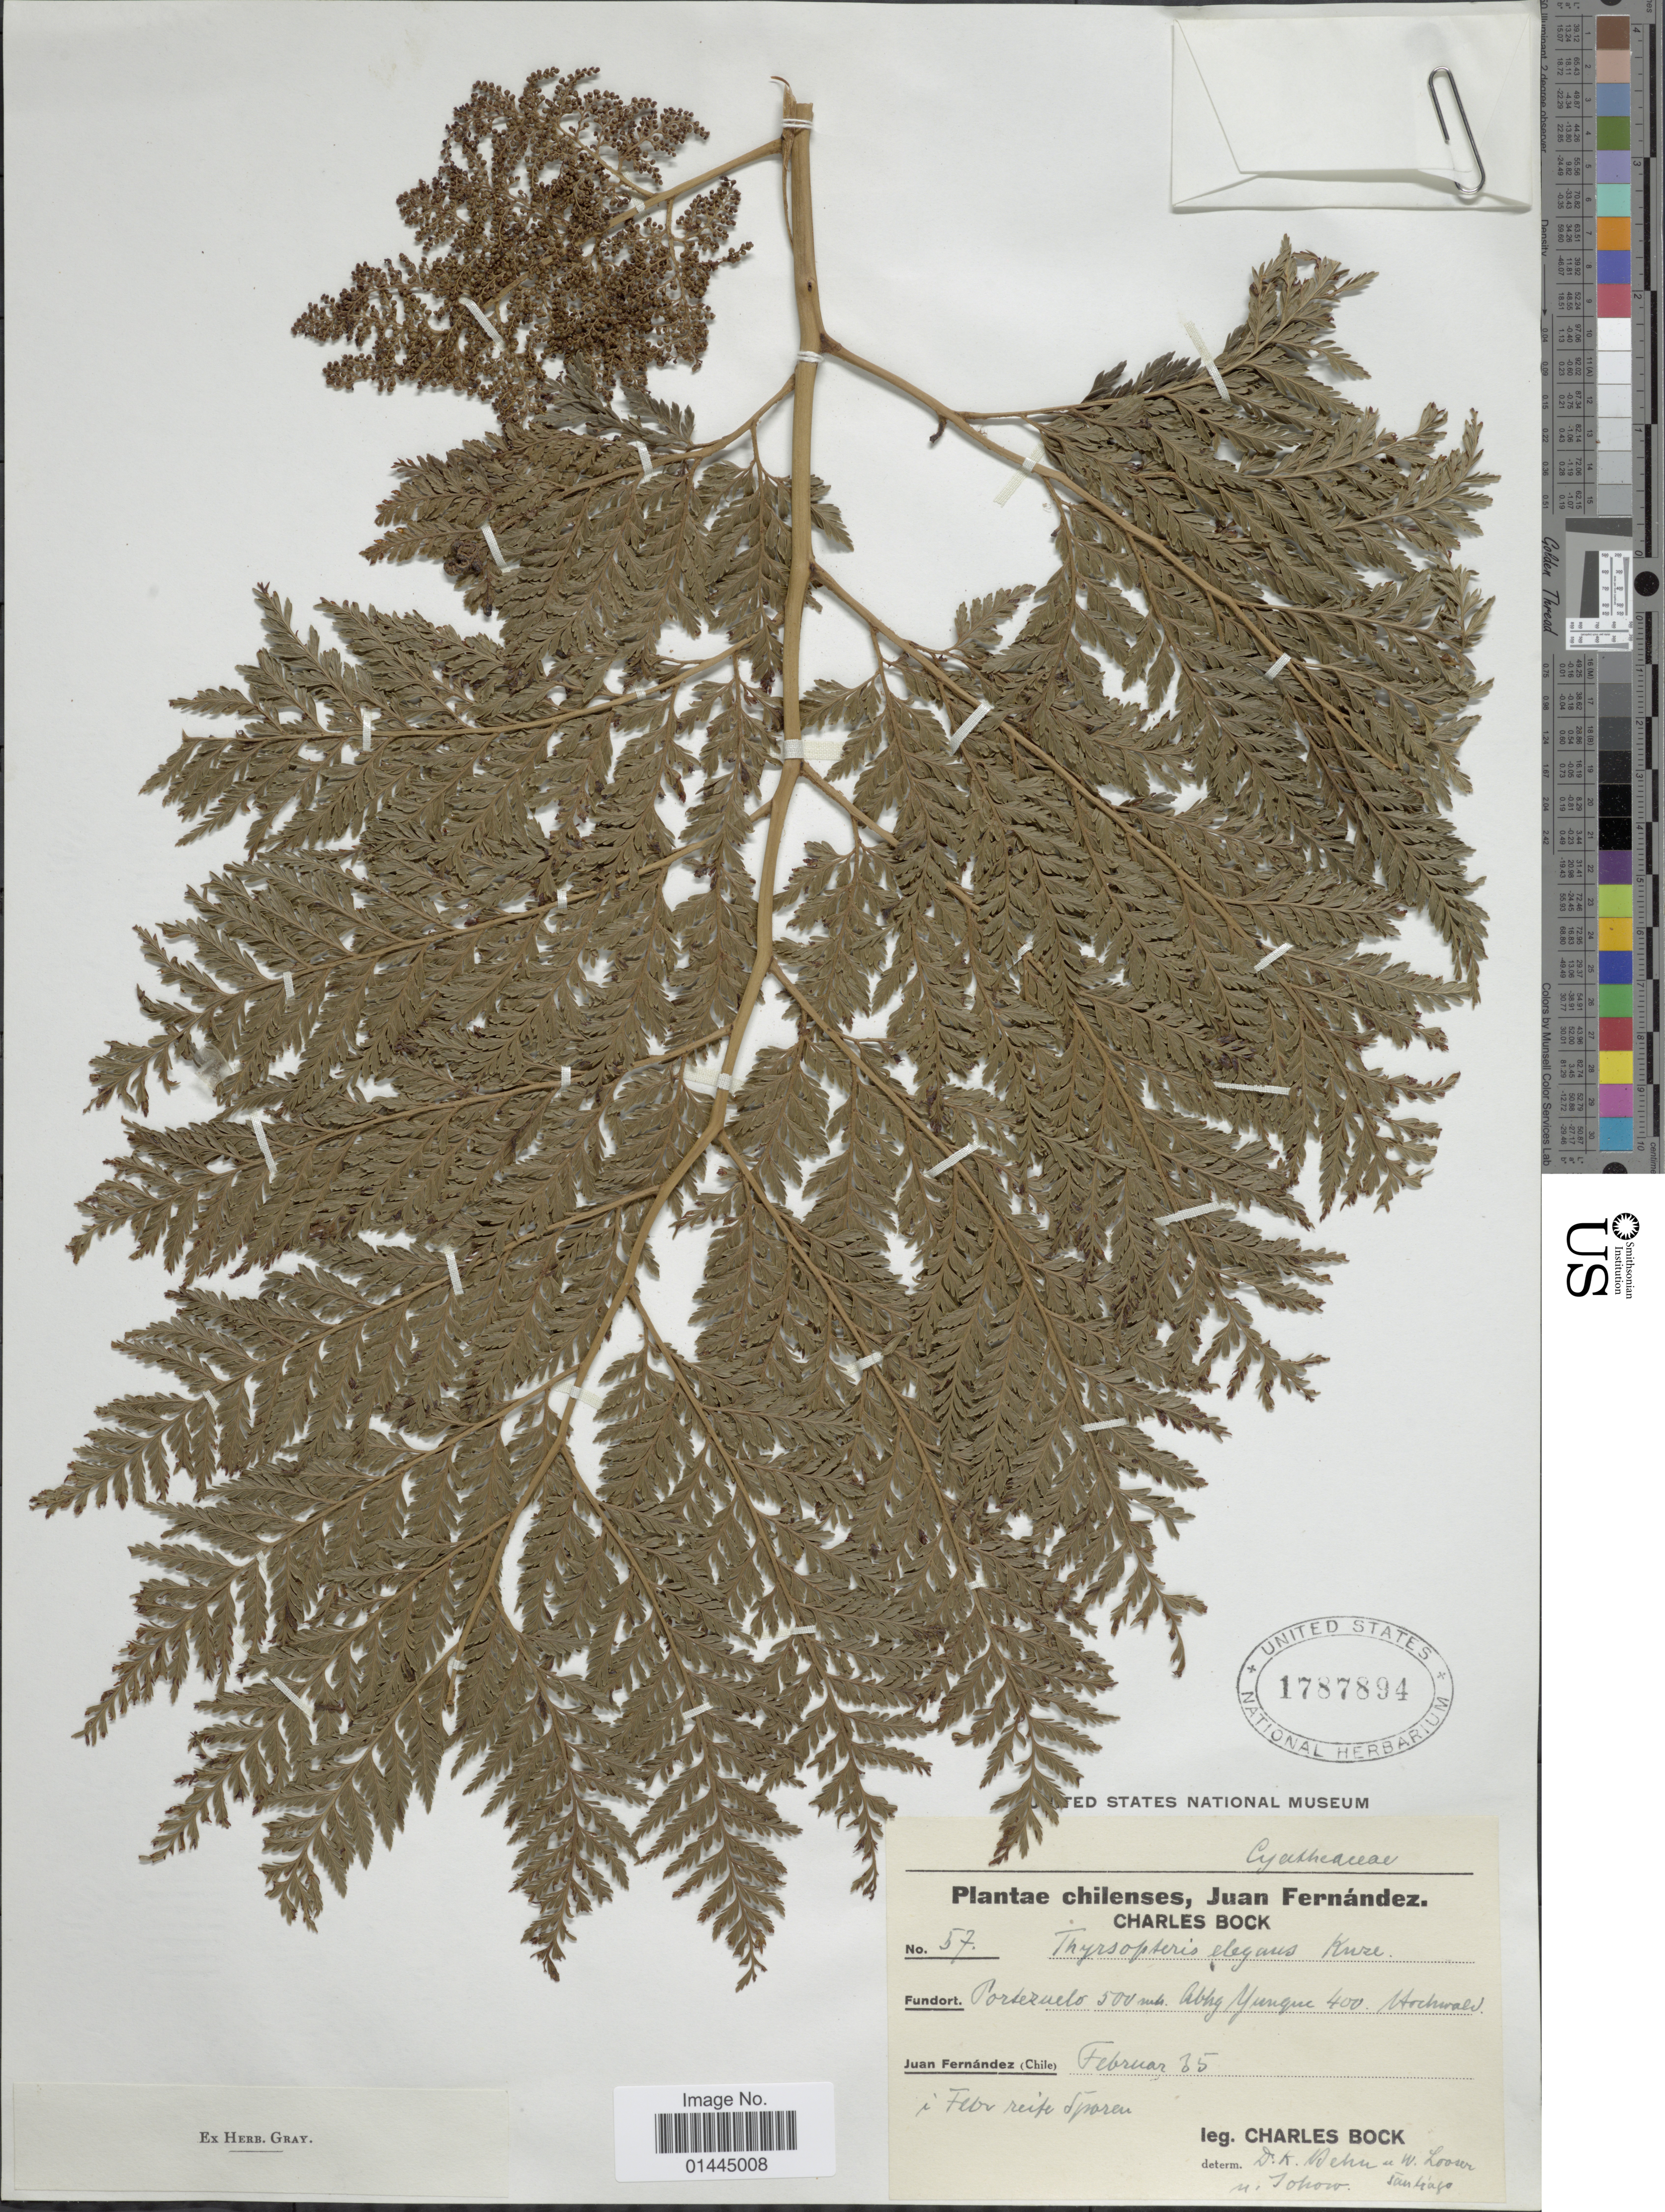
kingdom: Plantae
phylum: Tracheophyta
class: Polypodiopsida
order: Cyatheales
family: Thyrsopteridaceae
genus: Thyrsopteris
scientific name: Thyrsopteris elegans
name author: Kunze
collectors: C. Bock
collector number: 57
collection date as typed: Transcribed d/m/y: /2/35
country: Chile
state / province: Valparaíso (V)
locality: Juan Fernandez, Portezuelo, abhy 400 Yunque, Hochwald.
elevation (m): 400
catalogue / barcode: US 1787894